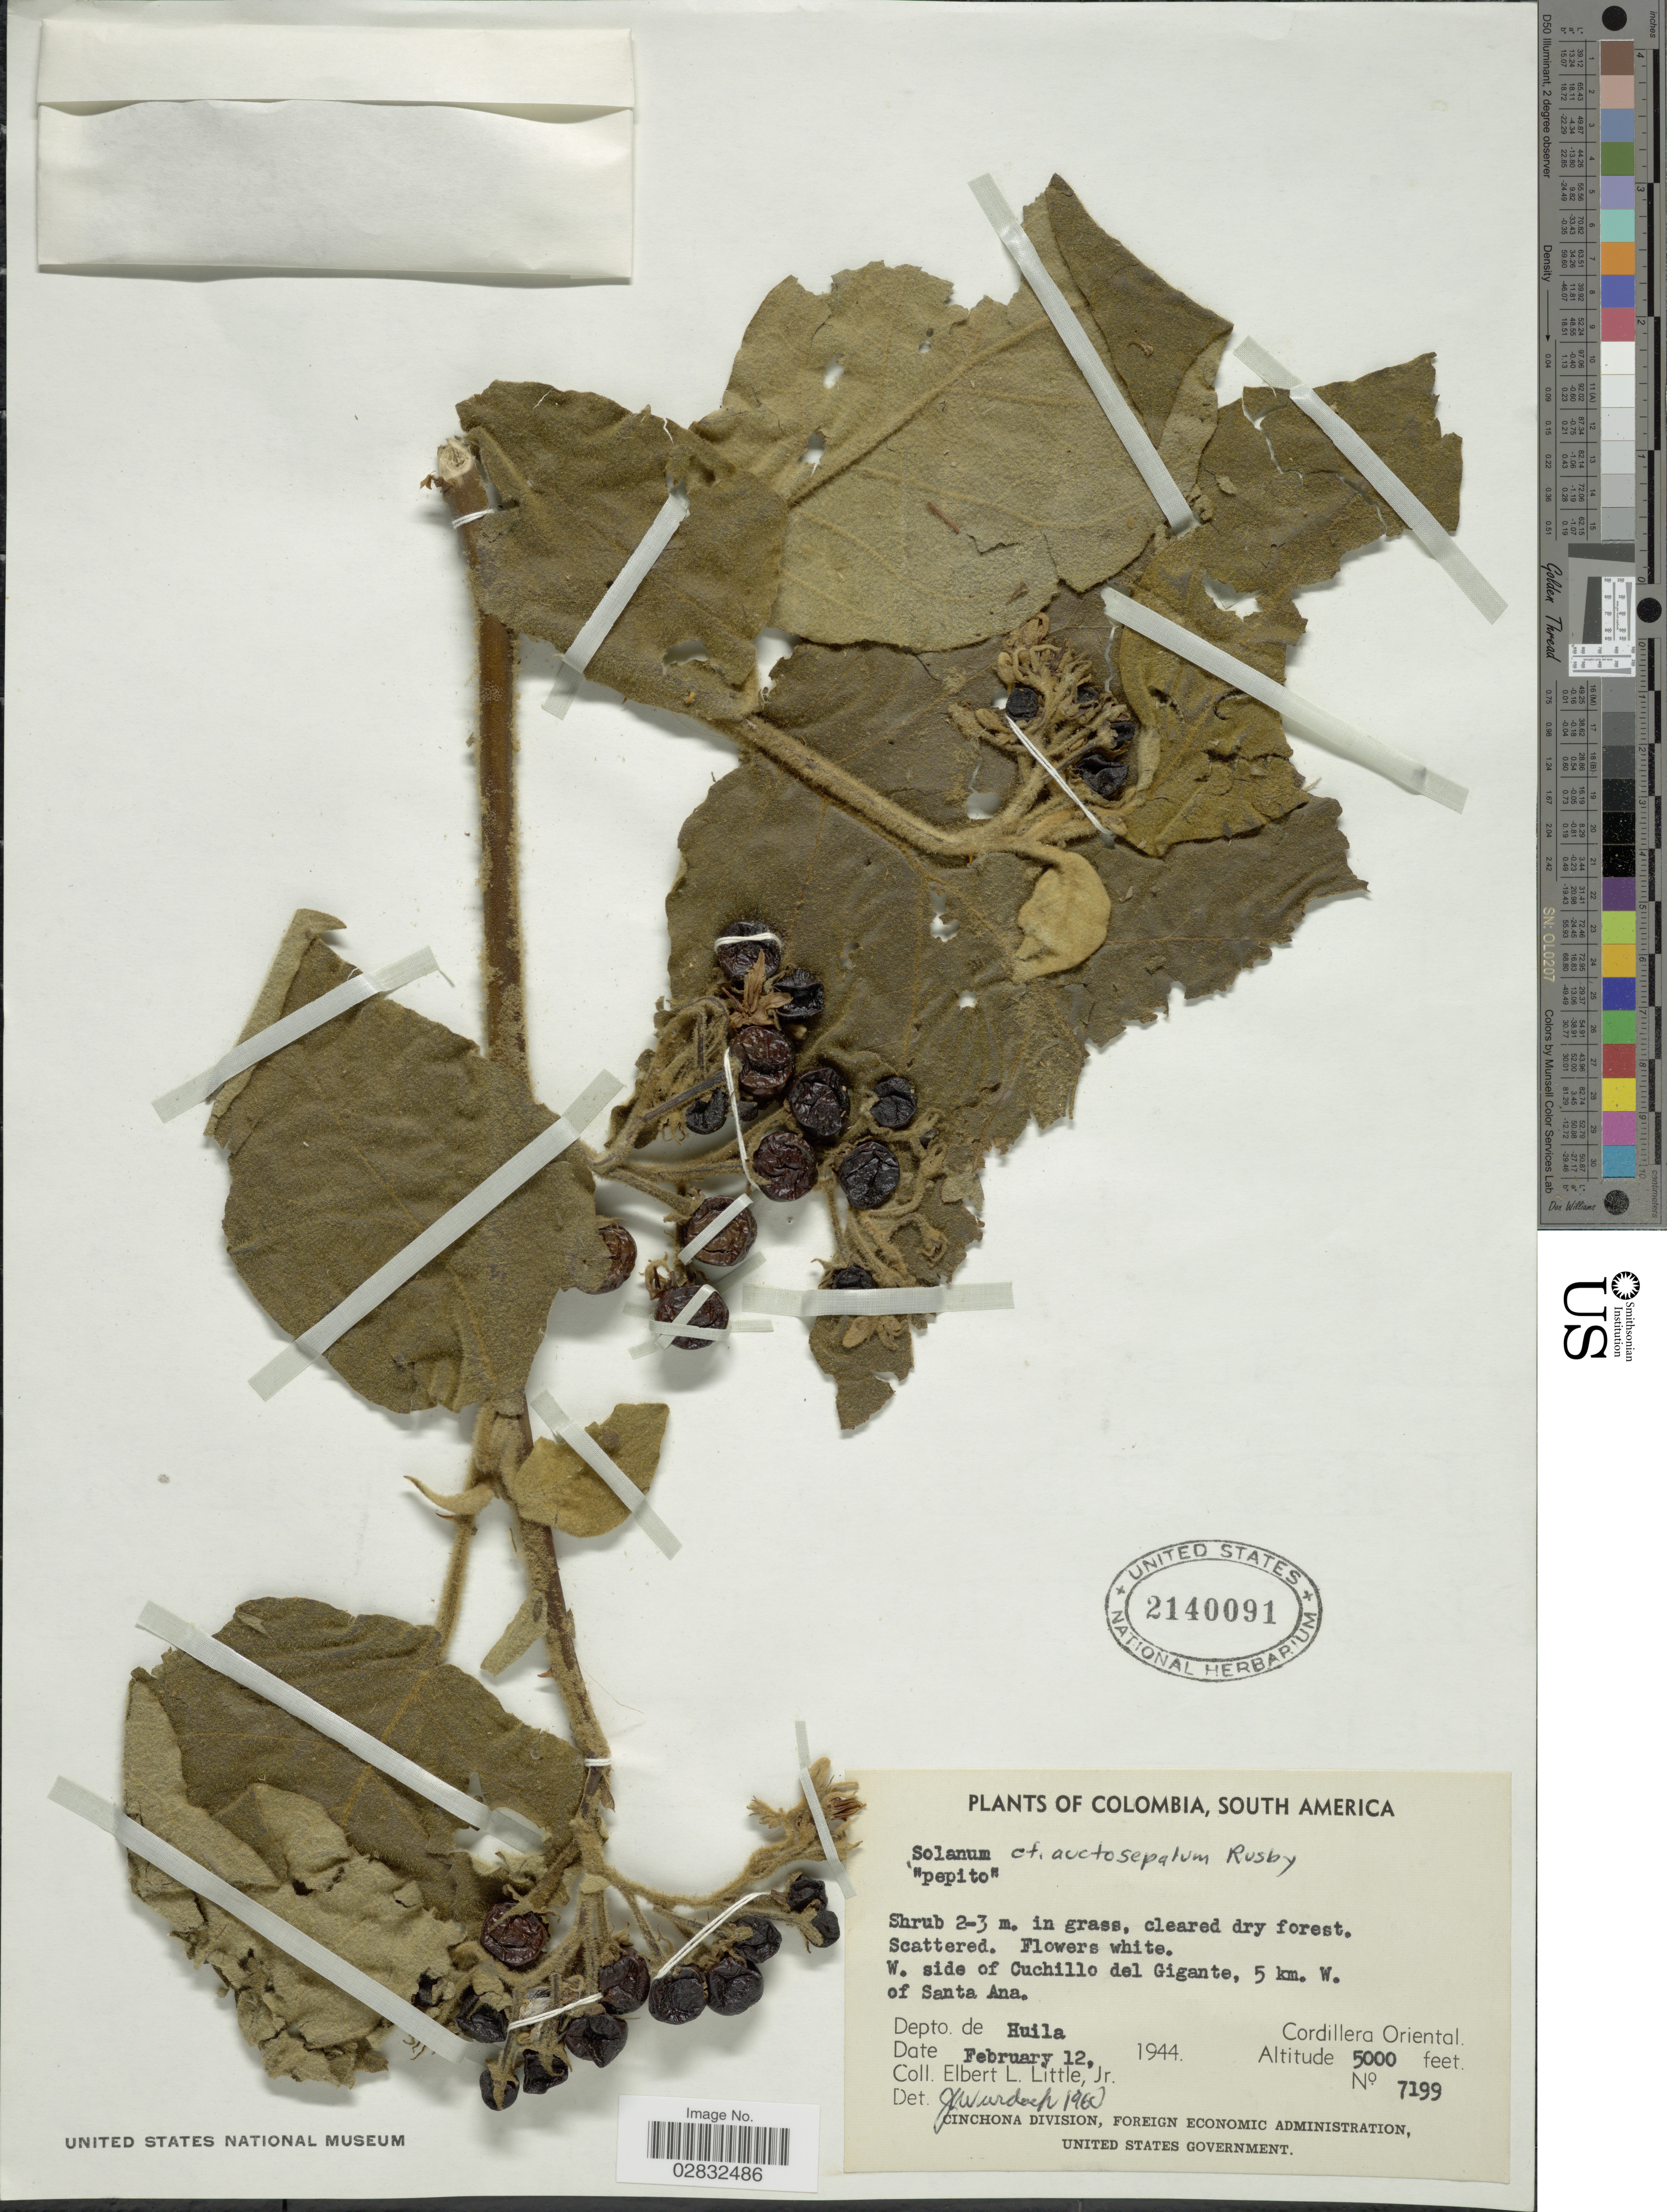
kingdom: Plantae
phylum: Tracheophyta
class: Magnoliopsida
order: Solanales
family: Solanaceae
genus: Solanum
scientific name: Solanum auctosepalum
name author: Rusby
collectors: E. L. Little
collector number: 7199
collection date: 1944-02-12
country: Colombia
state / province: Huila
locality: W. side of Cuchillo del Gigante, 5 km. W. of Santa Ana, Depto. de Huila, Cordillera Oriental.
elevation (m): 1524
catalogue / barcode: US 2140091